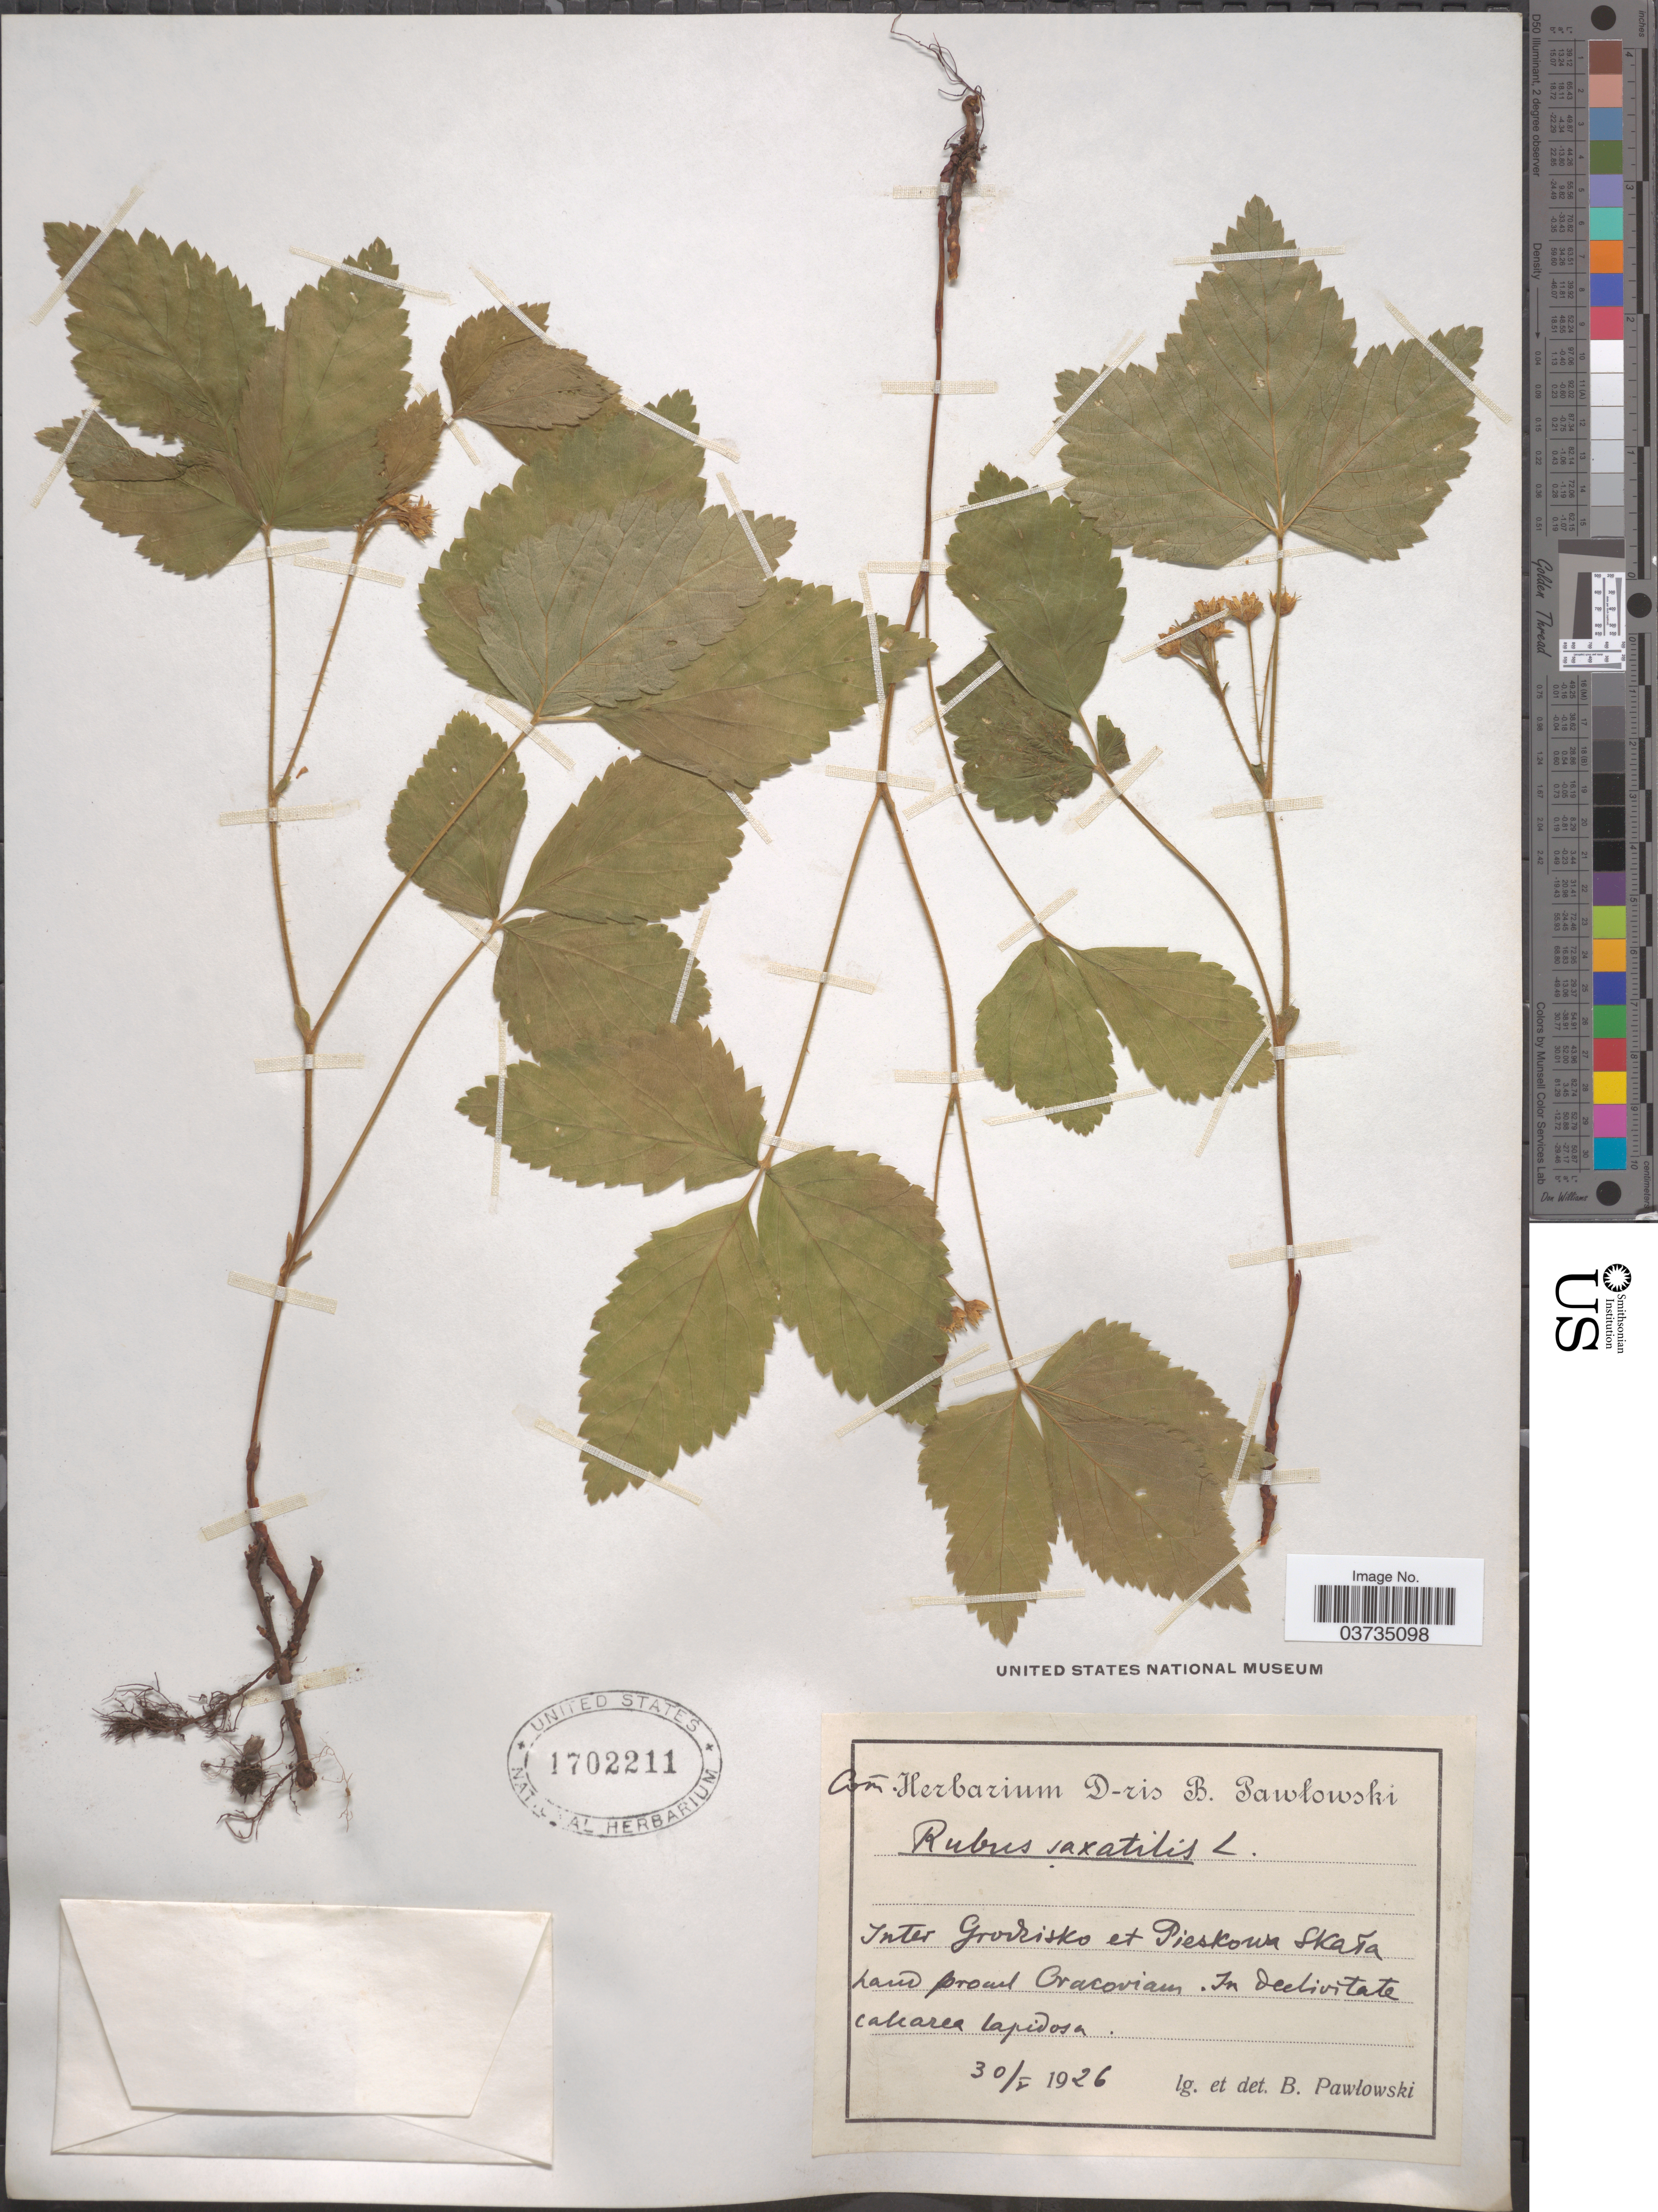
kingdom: Plantae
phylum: Tracheophyta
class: Magnoliopsida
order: Rosales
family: Rosaceae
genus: Rubus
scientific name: Rubus saxatilis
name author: L.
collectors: B. Pawlowski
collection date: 1926-05-30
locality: Inter Grodzisko et Pieskowa Skata haud procul Cracoviam.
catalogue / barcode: US 1702211